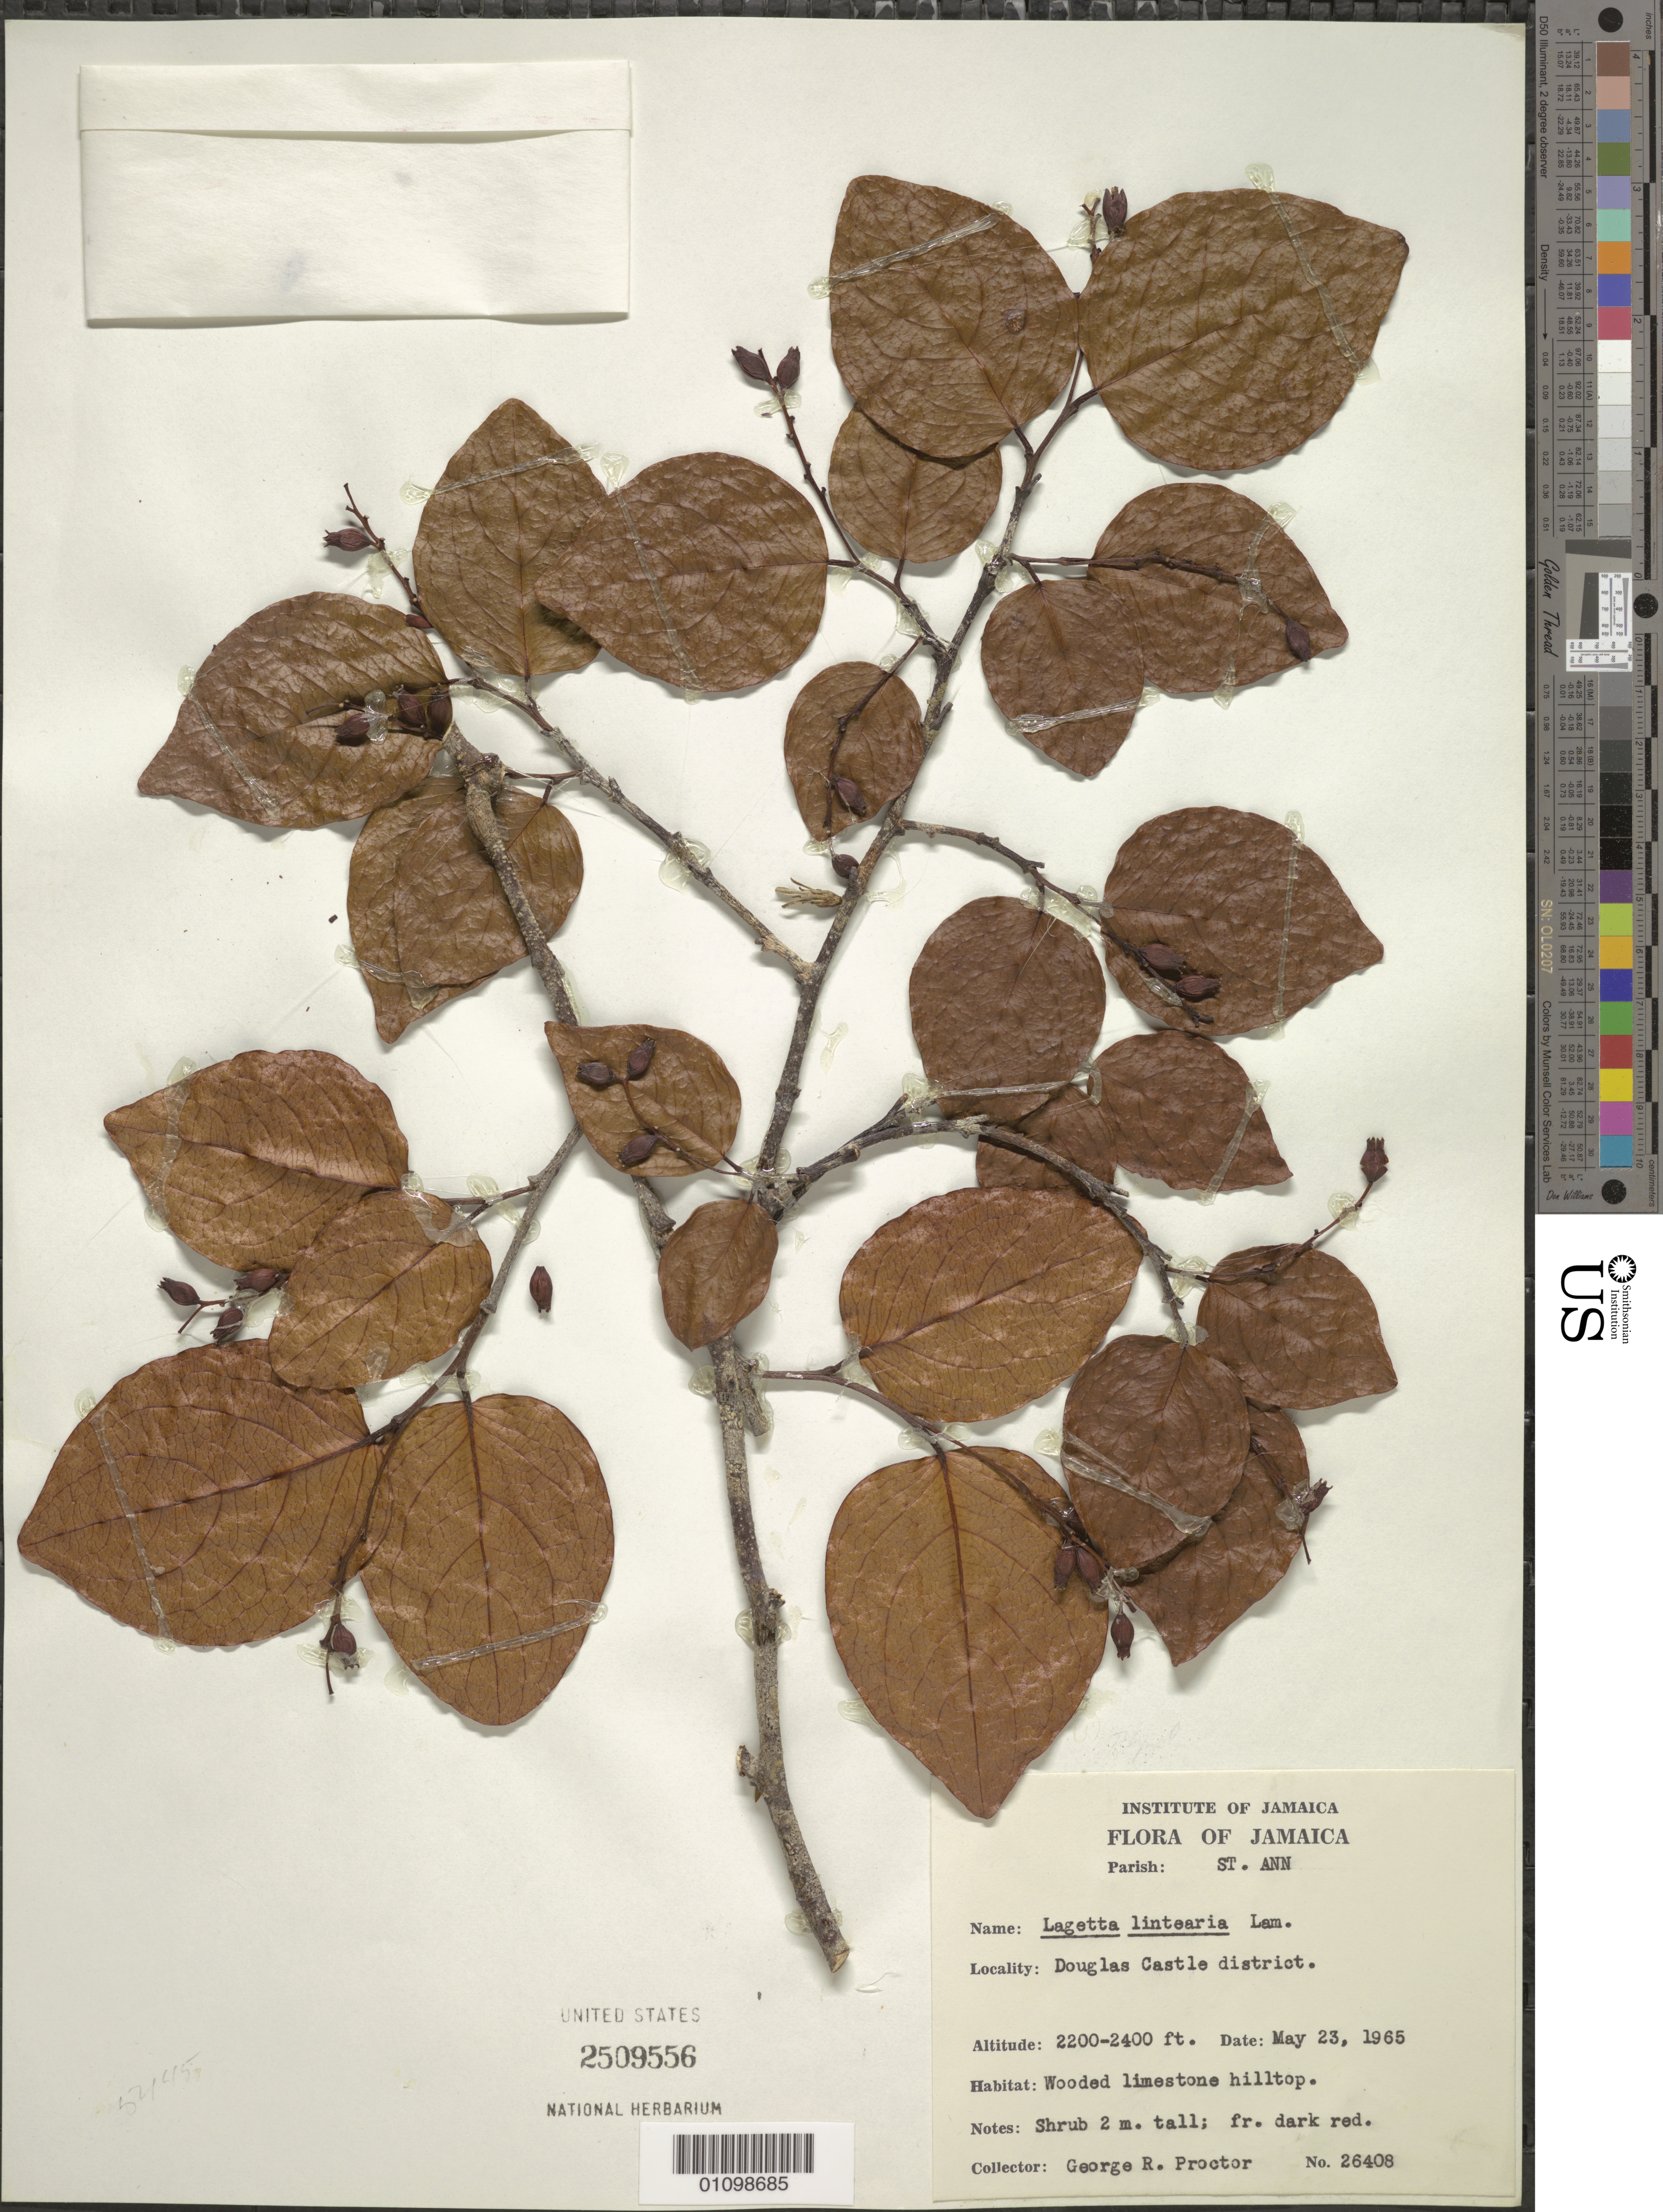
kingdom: Plantae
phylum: Tracheophyta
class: Magnoliopsida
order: Malvales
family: Thymelaeaceae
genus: Lagetta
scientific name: Lagetta lagetto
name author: (Sw.) Nash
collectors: G. R. Proctor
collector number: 26408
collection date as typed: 23 May 1965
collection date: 1965-05-23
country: Jamaica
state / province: Saint Ann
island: Jamaica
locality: Douglas Castle district. Wooded limestone hilltop.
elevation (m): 671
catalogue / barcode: US 2509556